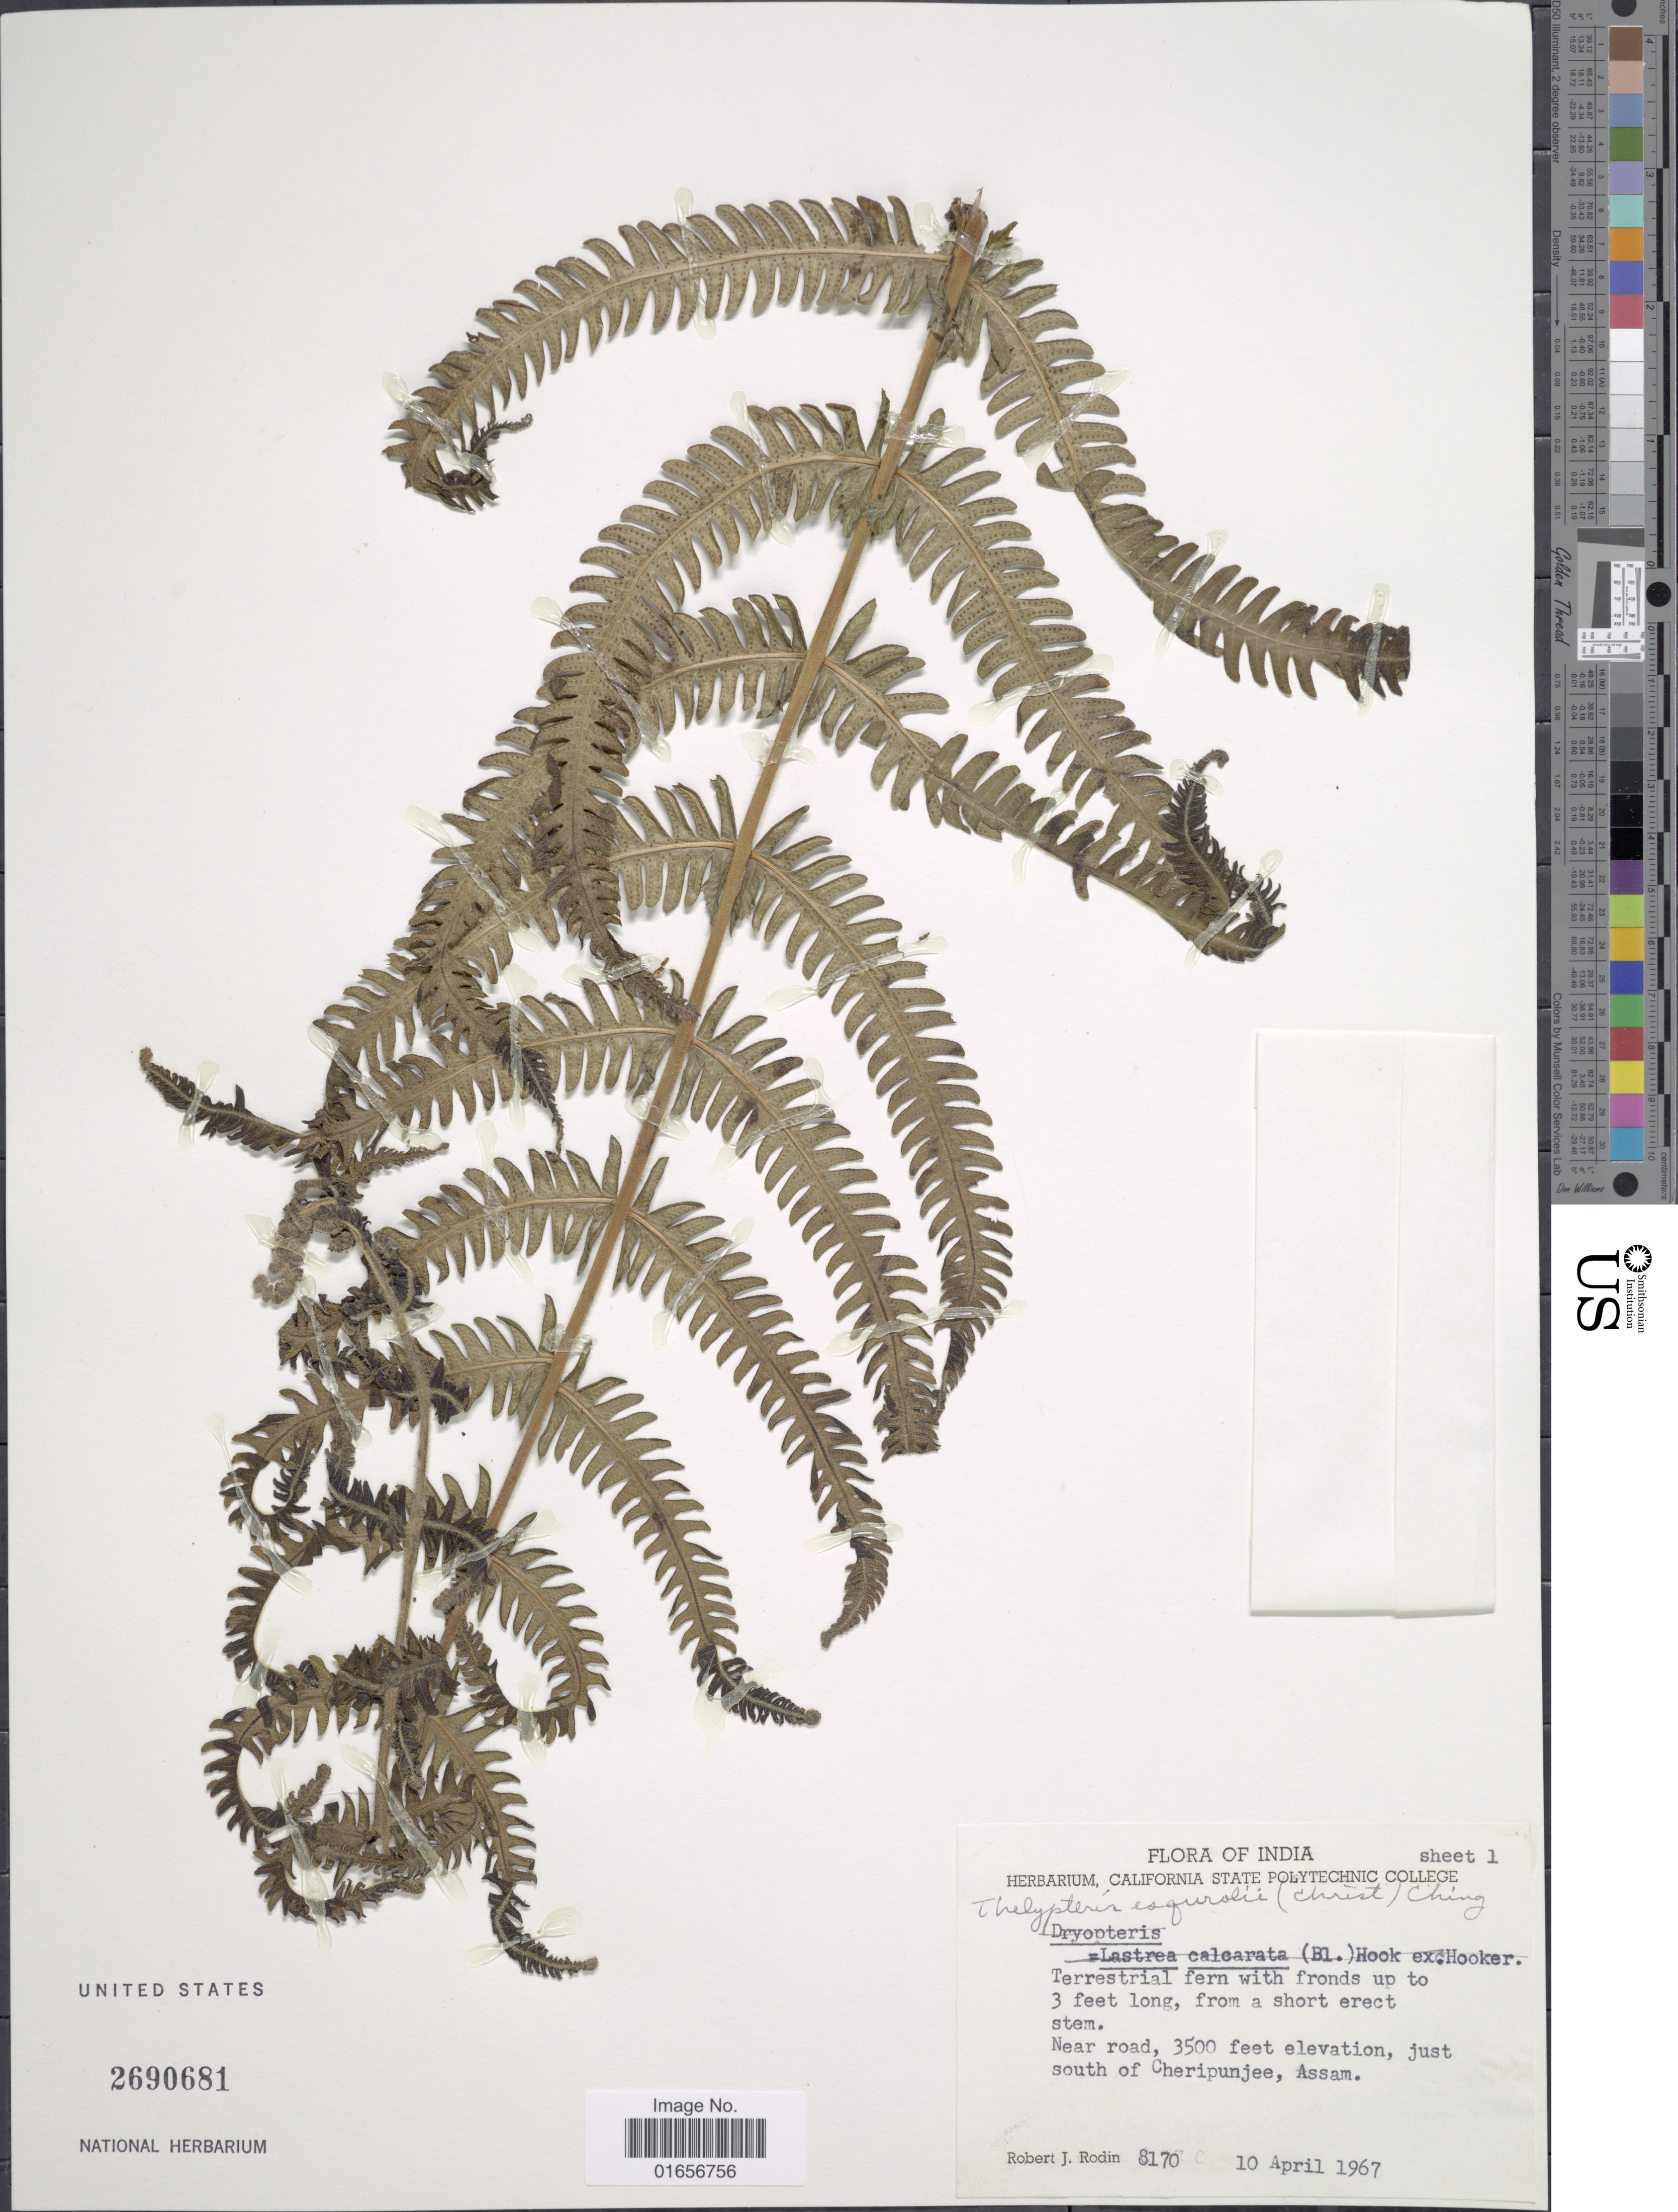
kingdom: Plantae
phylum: Tracheophyta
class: Polypodiopsida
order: Polypodiales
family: Thelypteridaceae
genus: Pseudocyclosorus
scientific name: Pseudocyclosorus esquirolii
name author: (Christ) Ching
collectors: R. J. Rodin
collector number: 8170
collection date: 1967-04-10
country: India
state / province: Assam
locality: Near road, just south of Cheripunjee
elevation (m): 1067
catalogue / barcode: US 2690681